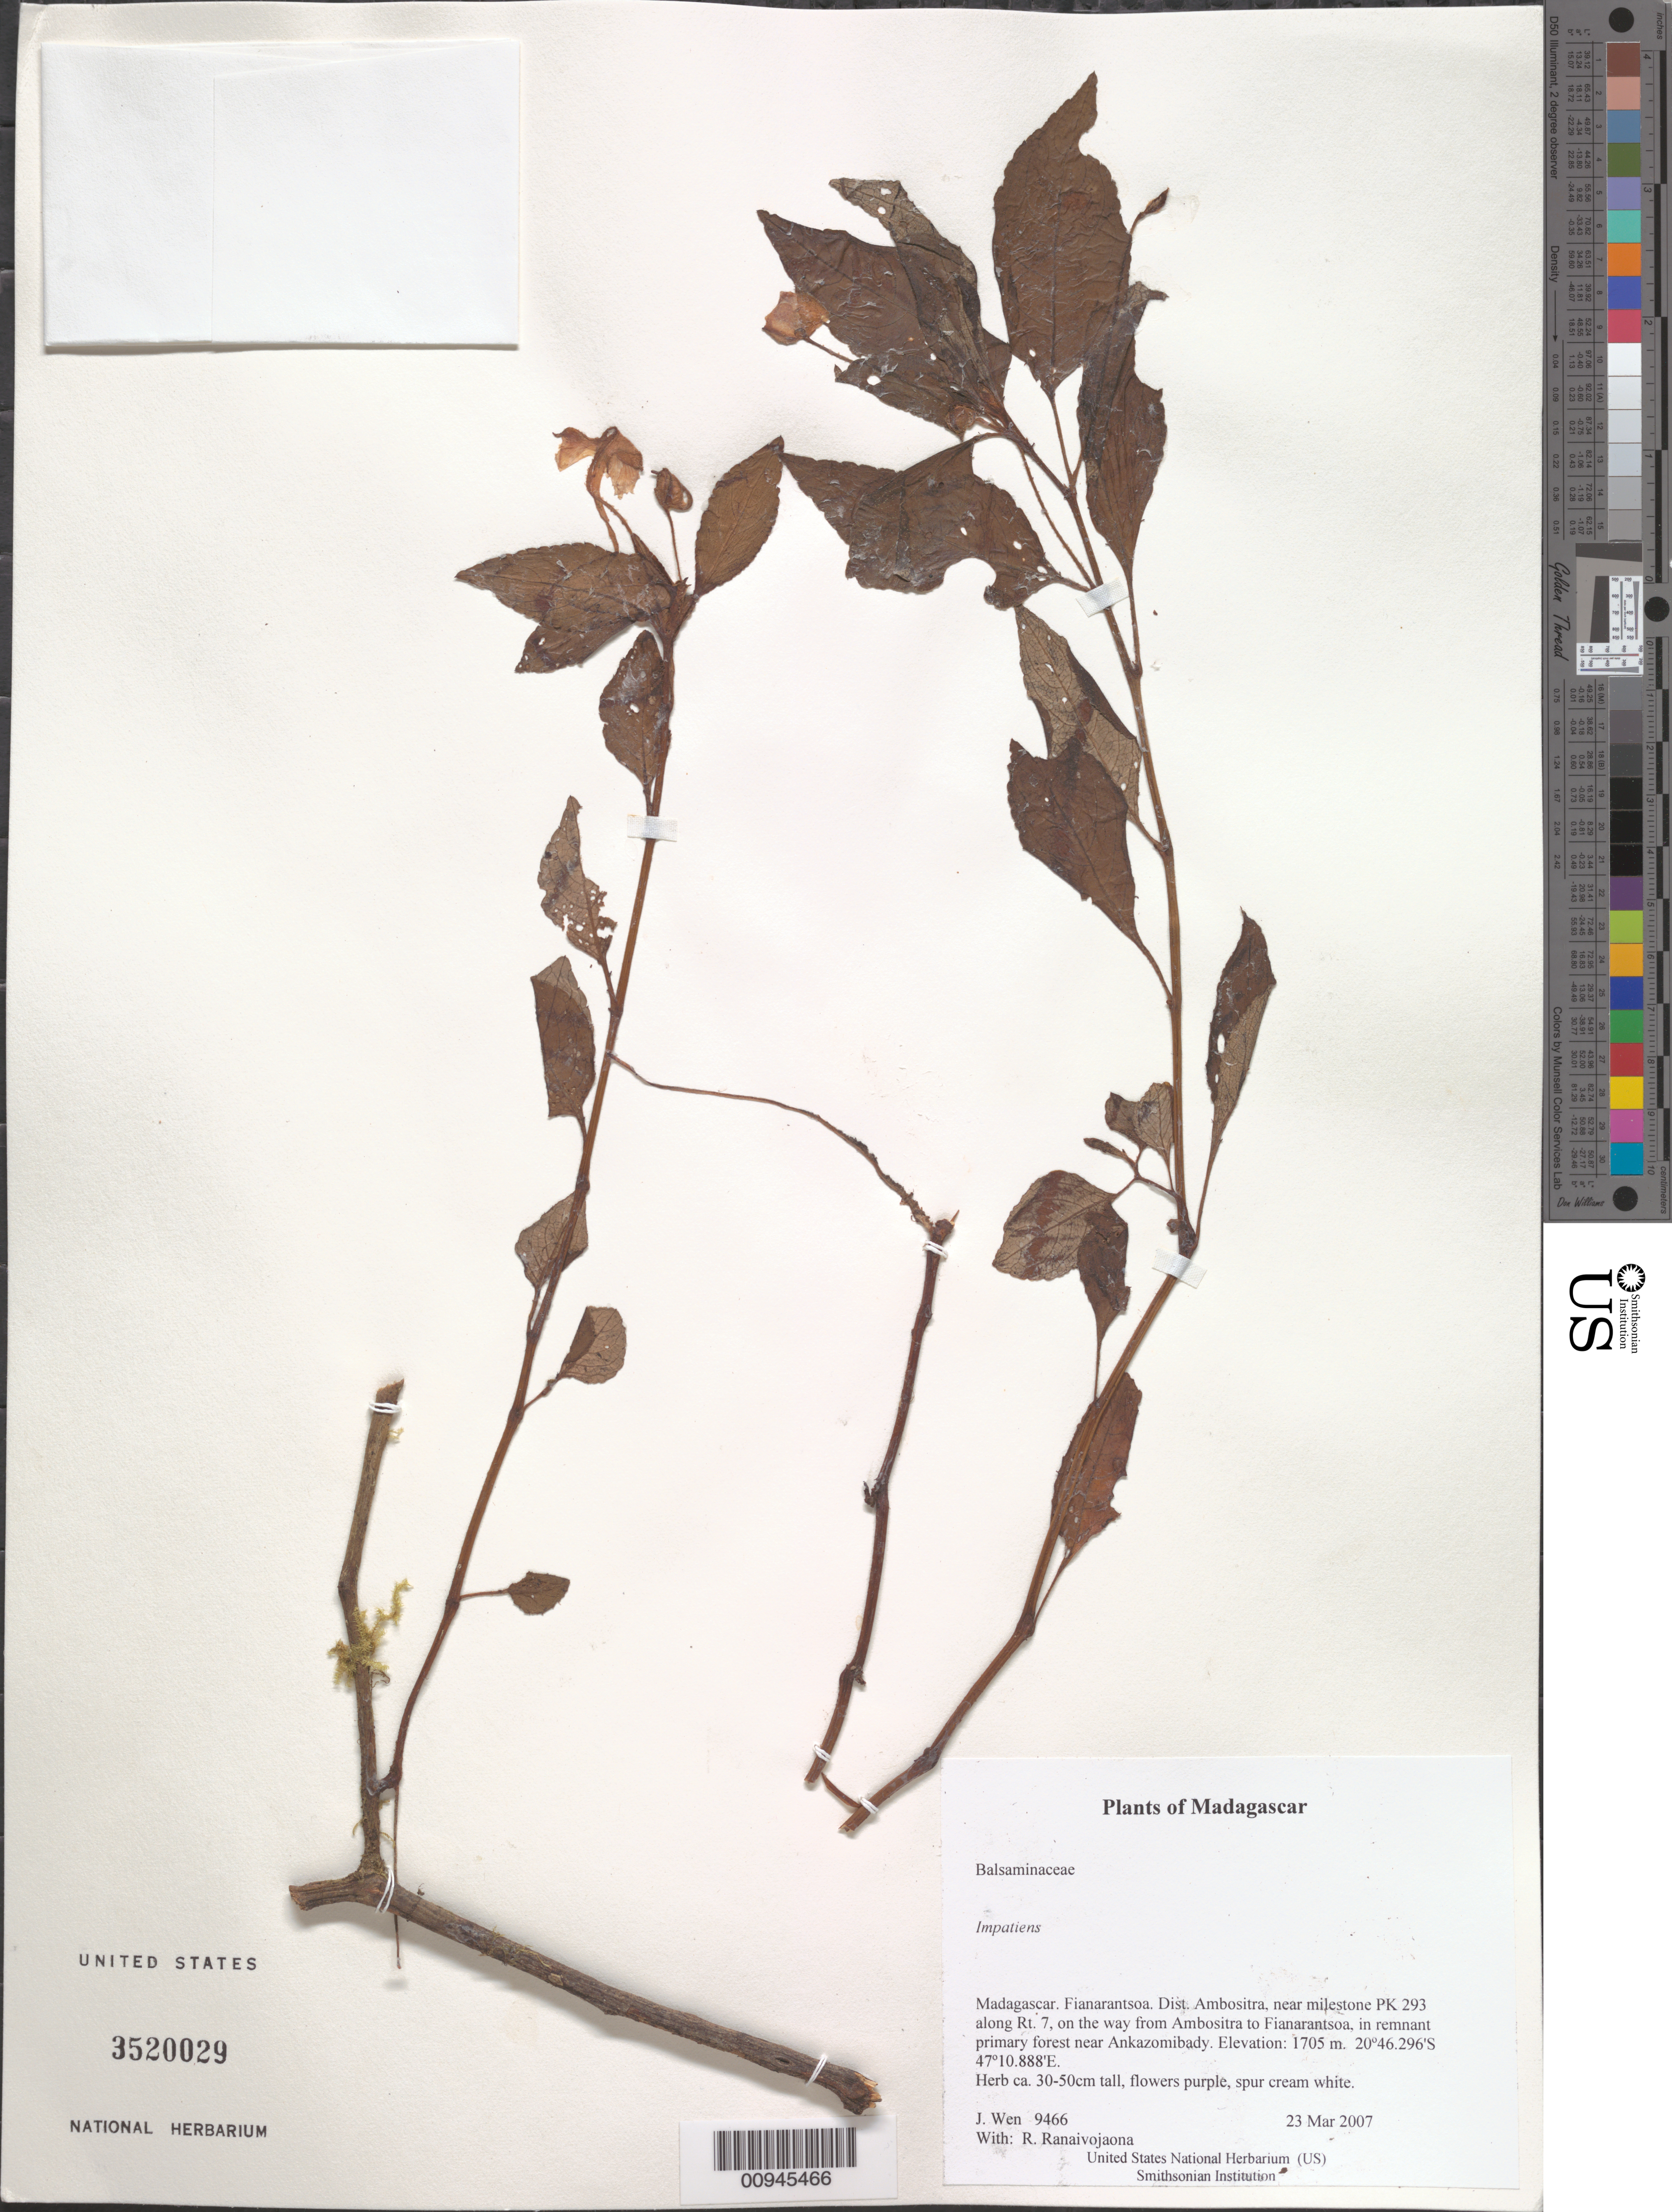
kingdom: Plantae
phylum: Tracheophyta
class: Magnoliopsida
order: Ericales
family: Balsaminaceae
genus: Impatiens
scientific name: Impatiens sp.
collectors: J. Wen & R. Ranaivojaona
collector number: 9466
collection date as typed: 23 Mar 2007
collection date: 2007-03-23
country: Madagascar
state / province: Amoron'i Mania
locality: Dist. Ambositra, near milestone PK 293 along Rt. 7, on the way from Ambositra to Fianarantsoa, in remnant primary forest near Ankazomibady.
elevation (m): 1705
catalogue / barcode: US 3520029